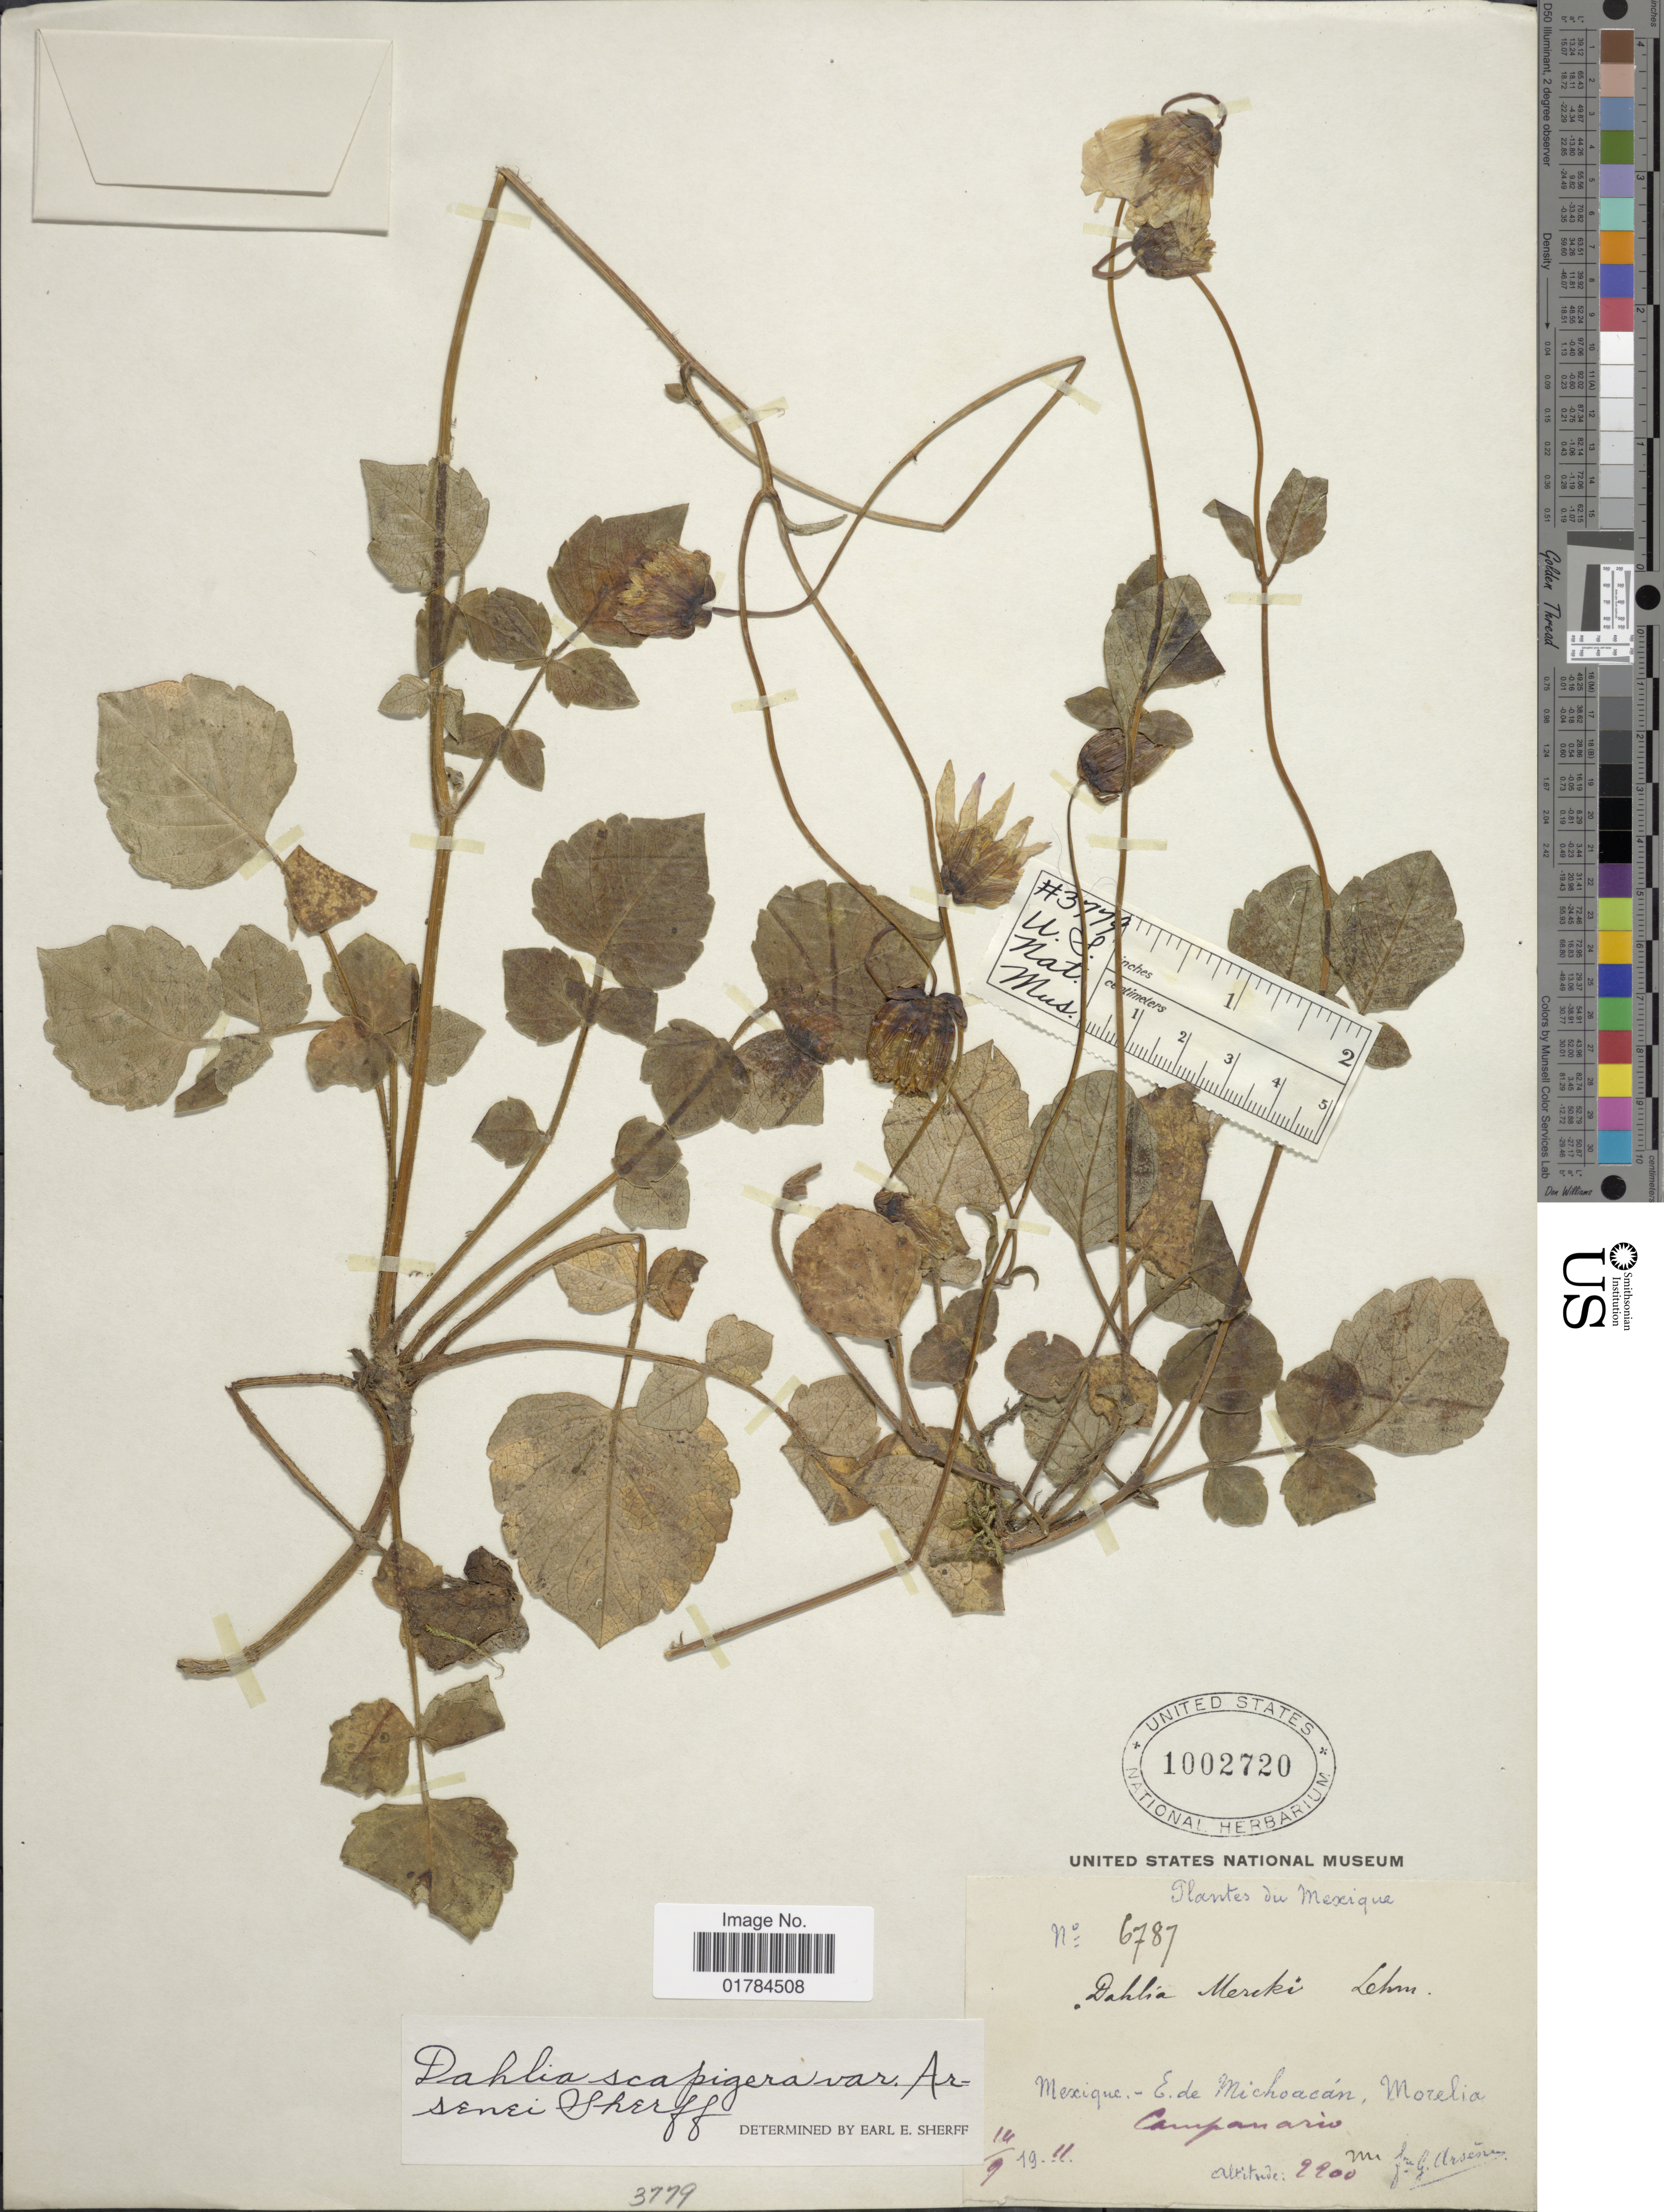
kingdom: Plantae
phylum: Tracheophyta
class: Magnoliopsida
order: Asterales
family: Asteraceae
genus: Dahlia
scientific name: Dahlia scapigera var. arsenei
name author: Sherff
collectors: Bro. G. Arsène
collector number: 6787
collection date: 1911-09-14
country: Mexico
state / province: Michoacán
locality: E. de Michoacan, Morelia, Campanario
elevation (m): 2200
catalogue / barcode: US 1002720